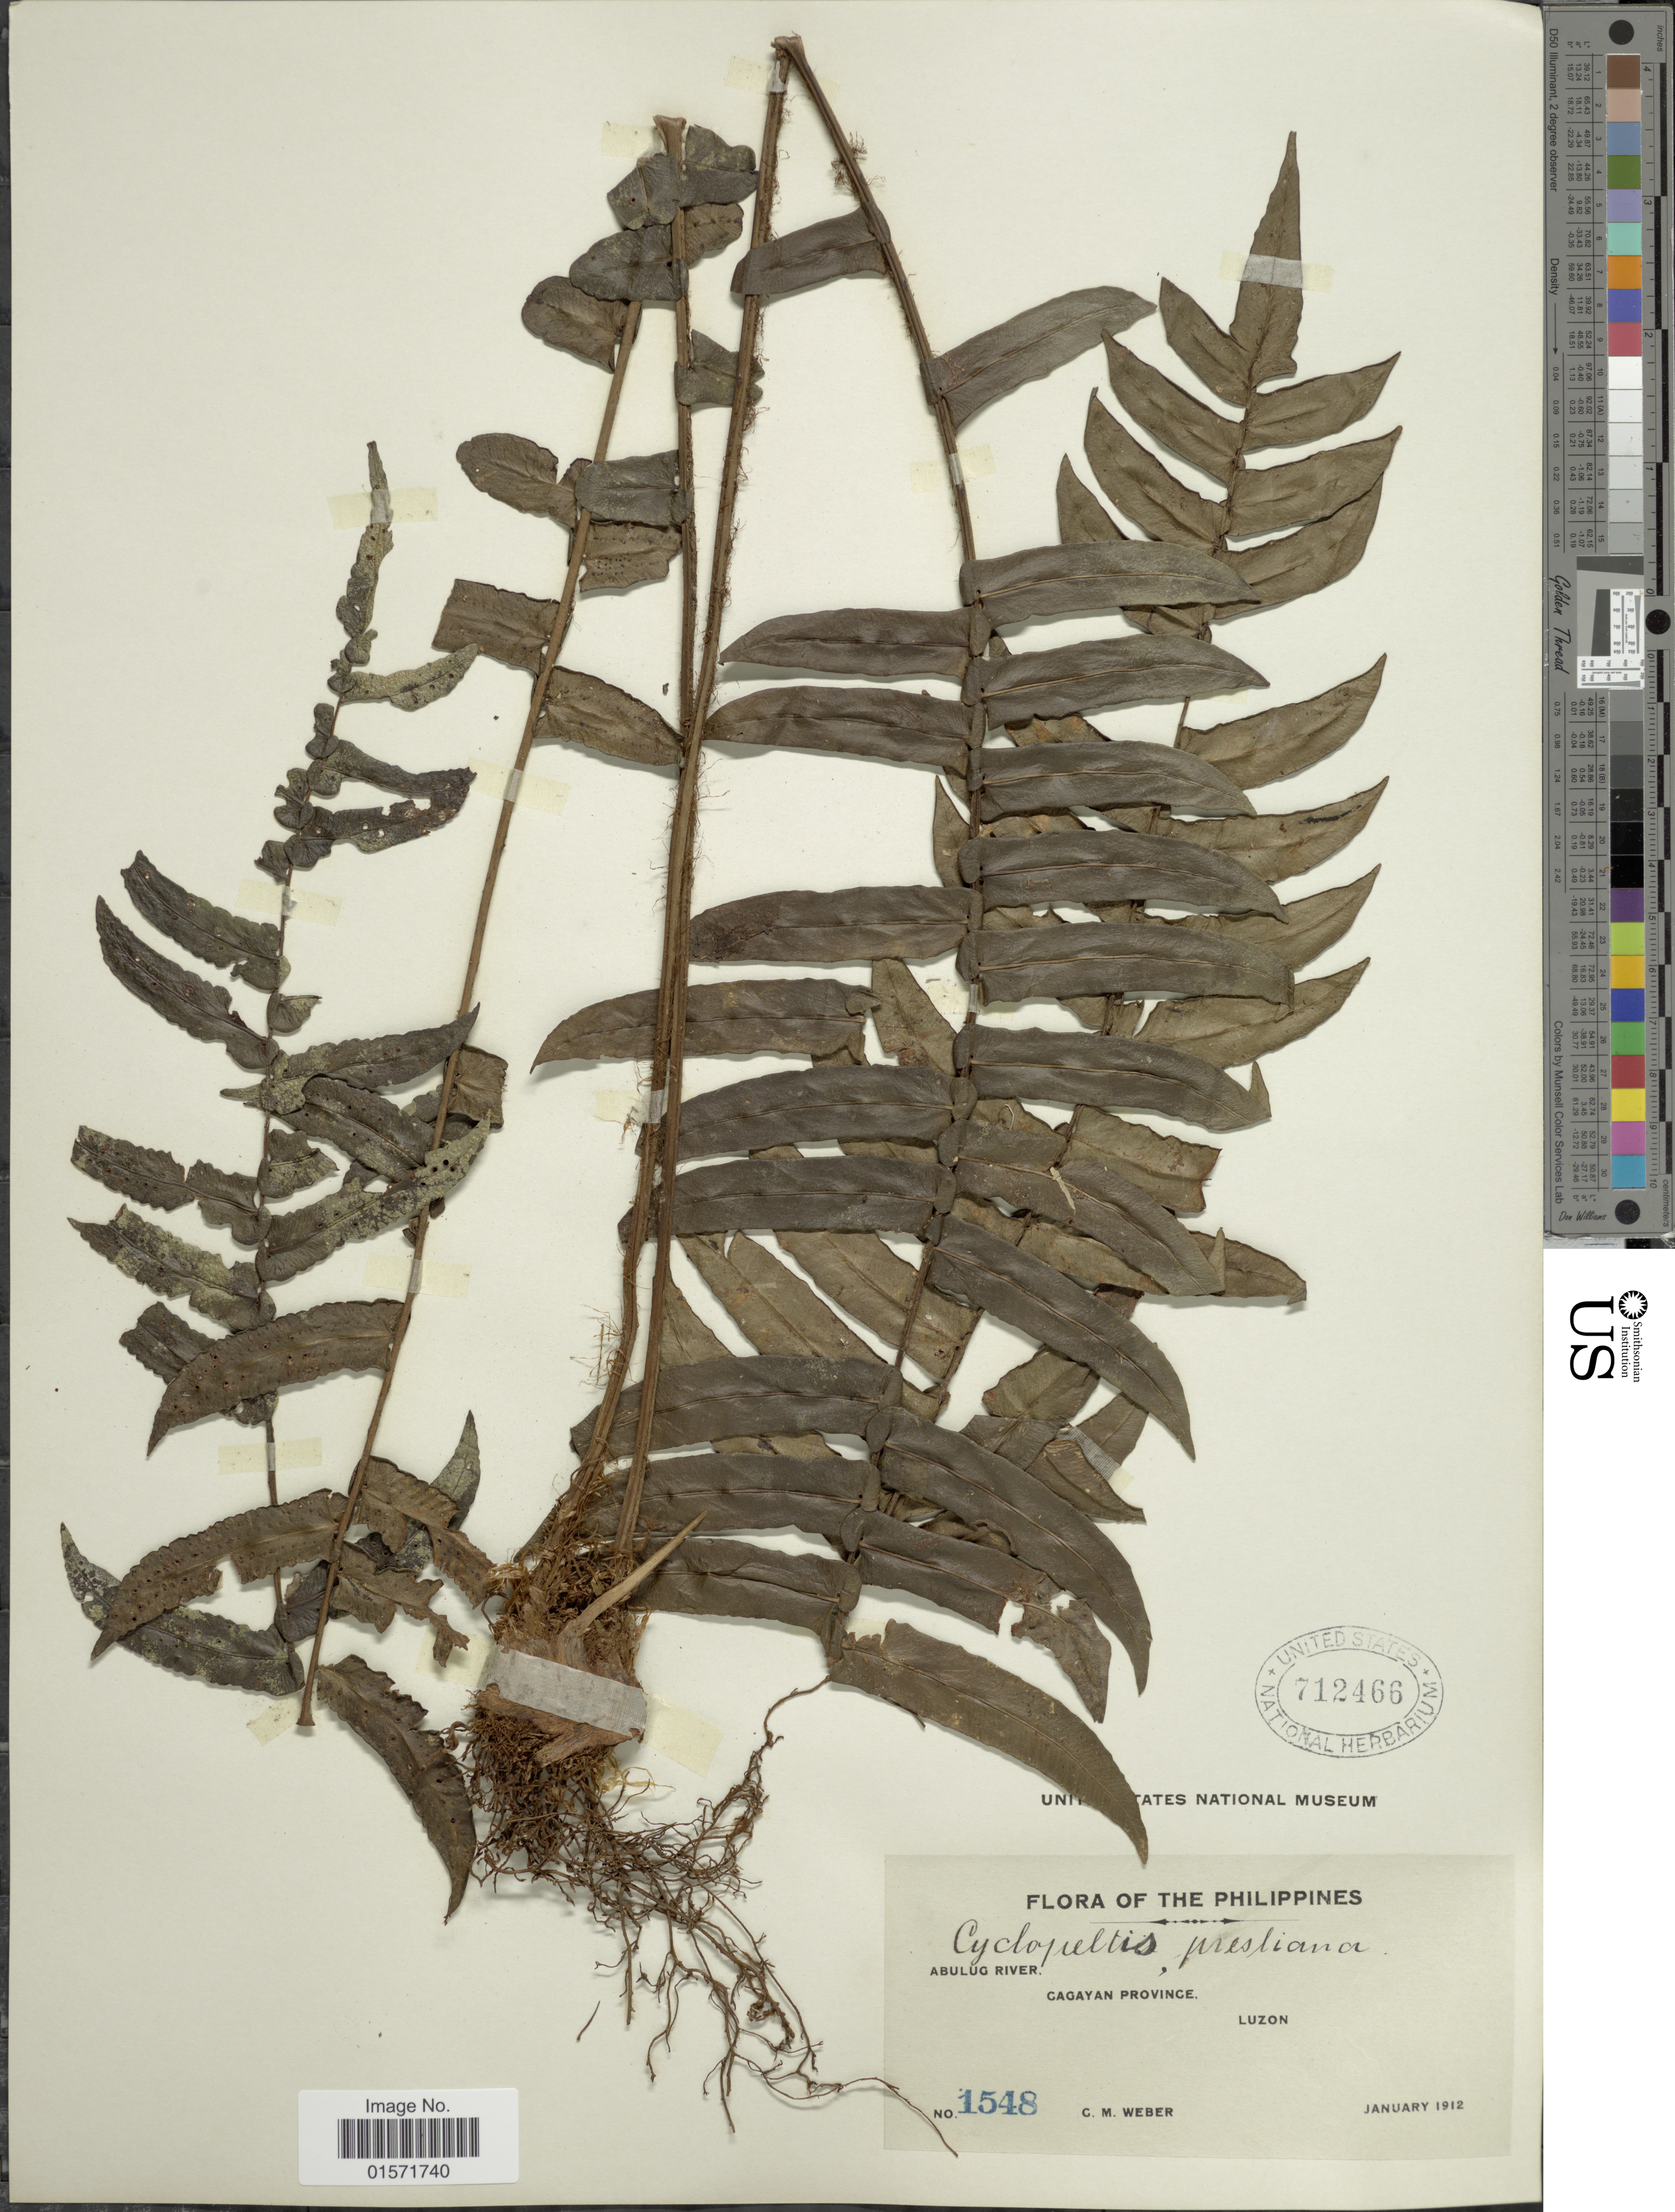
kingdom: Plantae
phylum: Tracheophyta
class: Polypodiopsida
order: Polypodiales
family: Lomariopsidaceae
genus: Cyclopeltis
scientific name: Cyclopeltis presliana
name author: (Mett.) Berkeley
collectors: C. M. Weber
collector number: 148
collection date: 1912-01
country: Philippines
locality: Abulug River, Cagayan Province, Luzon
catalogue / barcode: US 712466